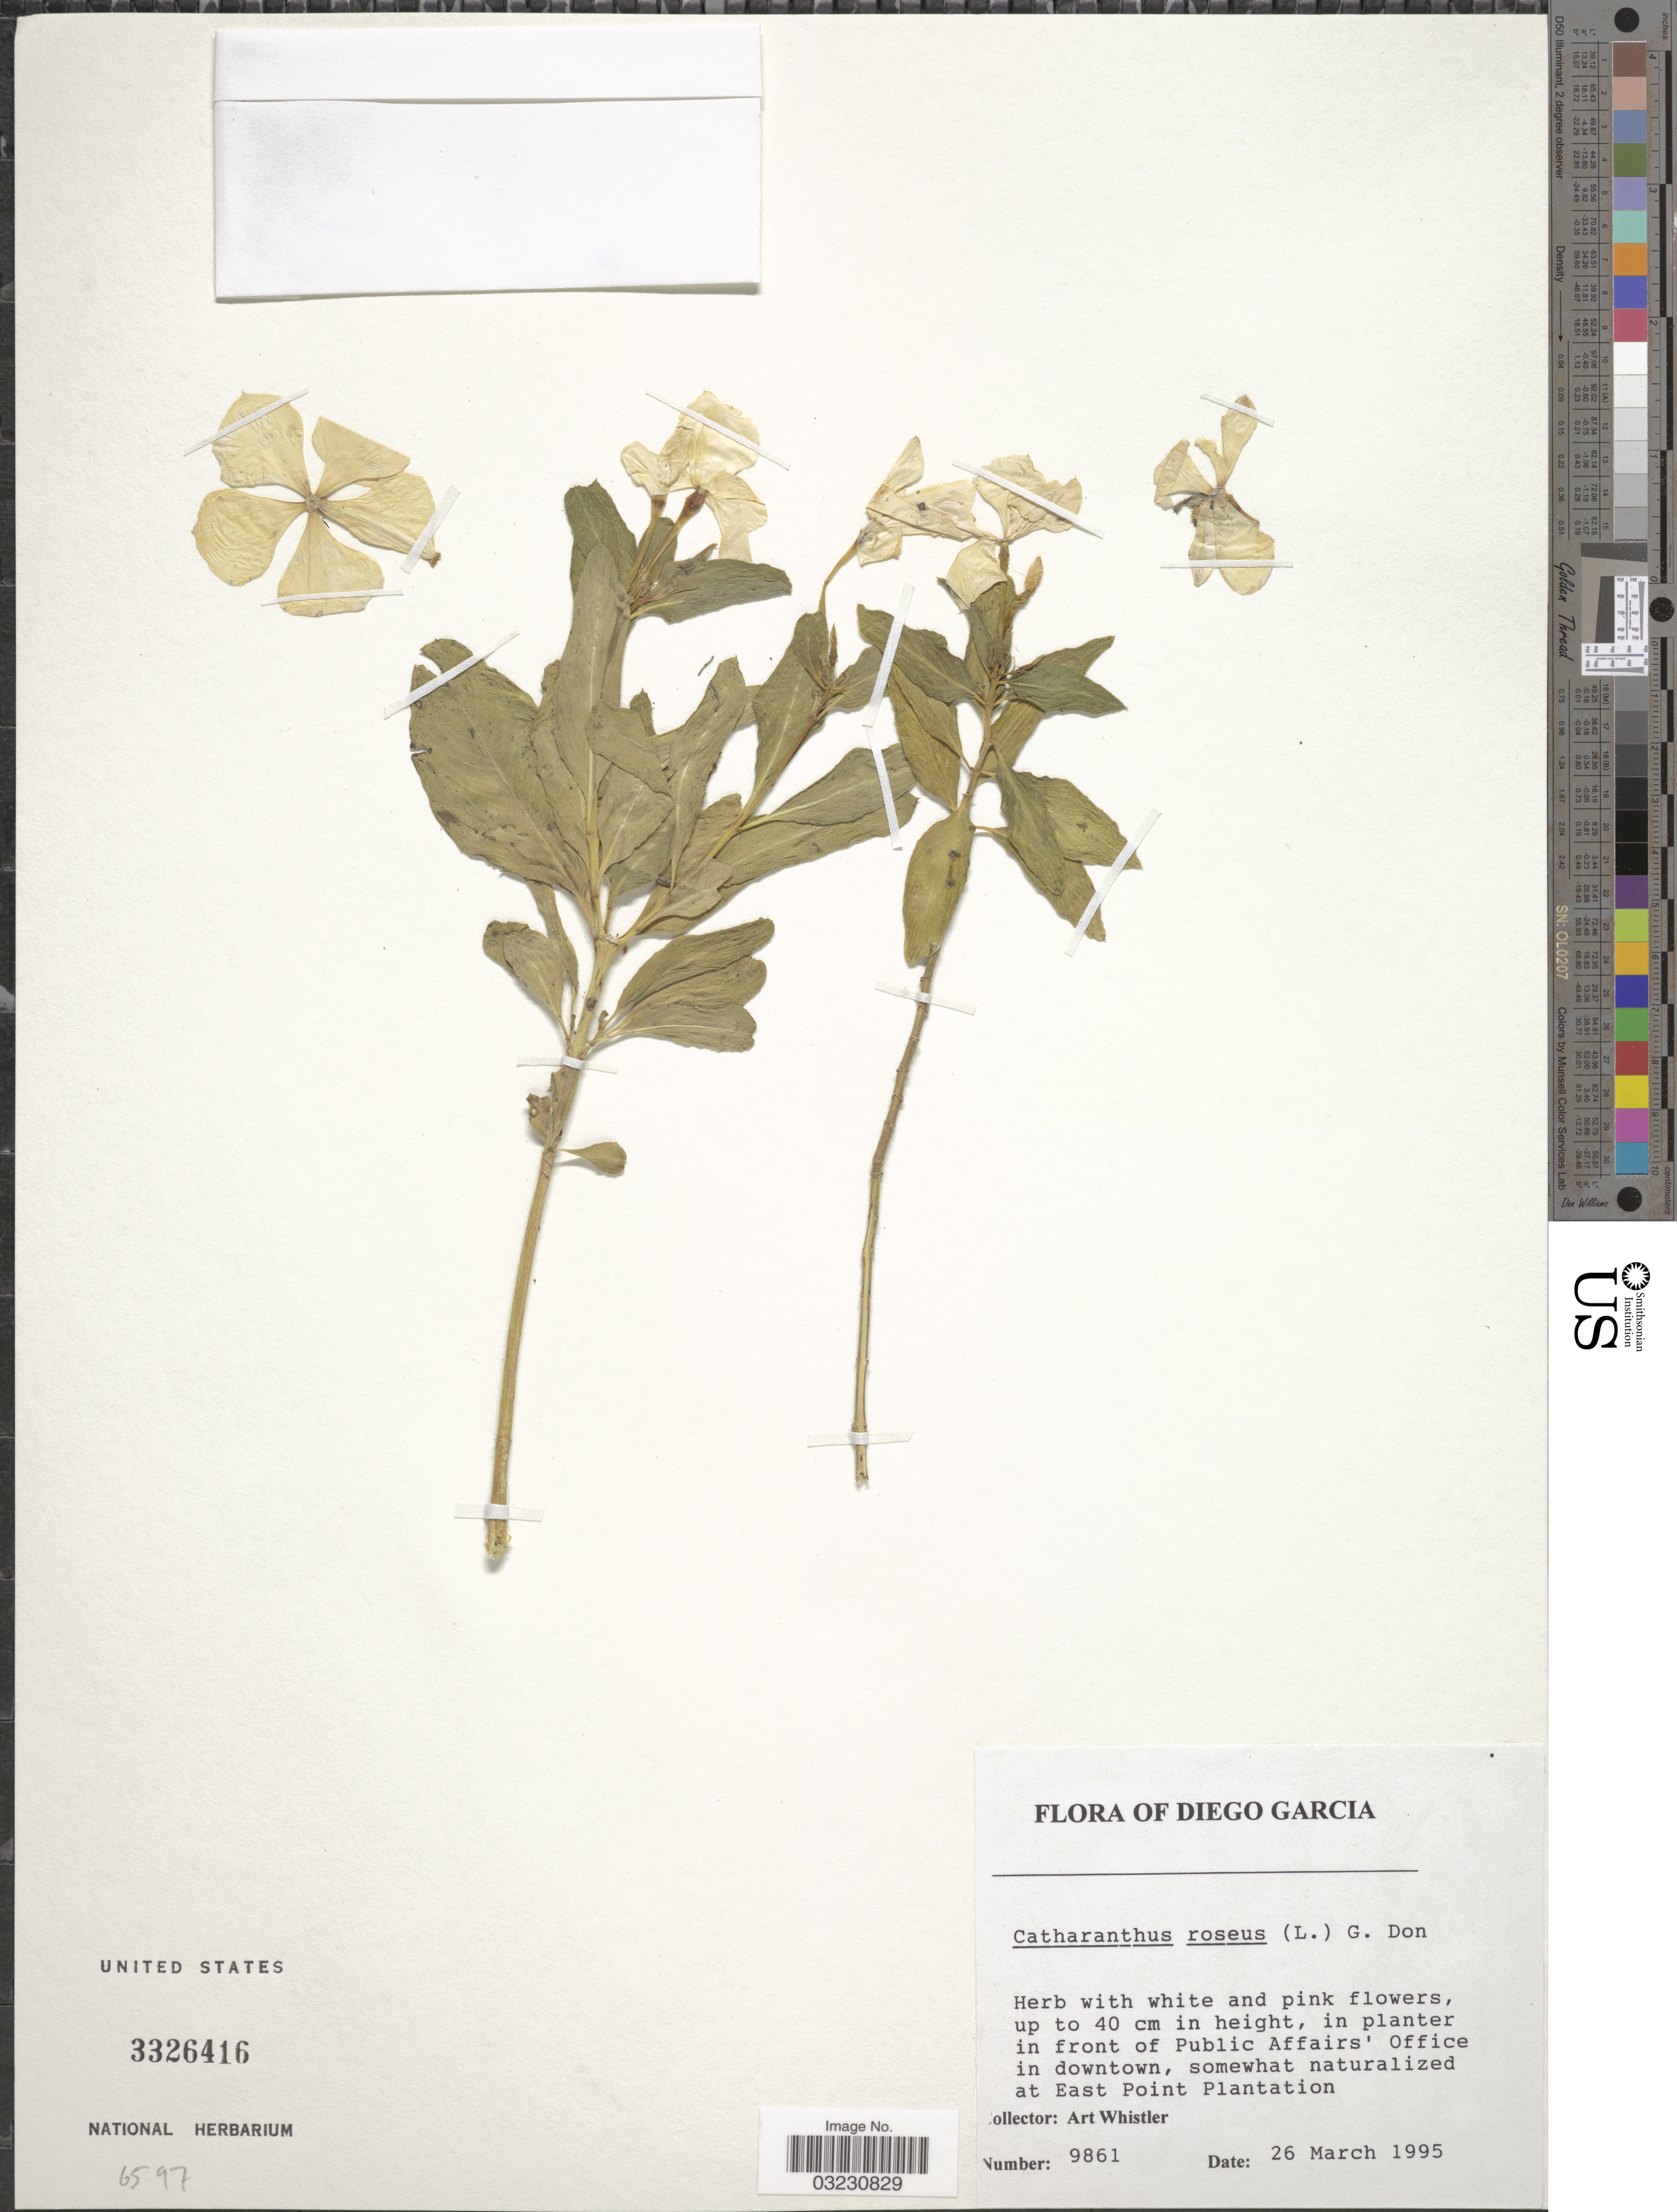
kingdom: Plantae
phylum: Tracheophyta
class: Magnoliopsida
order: Gentianales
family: Apocynaceae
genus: Catharanthus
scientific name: Catharanthus roseus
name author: (L.) G. Don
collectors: A. Whistler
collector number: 9861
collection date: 1995-03-26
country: British Indian Ocean Territory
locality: Diego Garcia. In front of Public Affairs' Office in downtown, somewhat naturalized at East Point Plantation.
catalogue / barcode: US 3326416